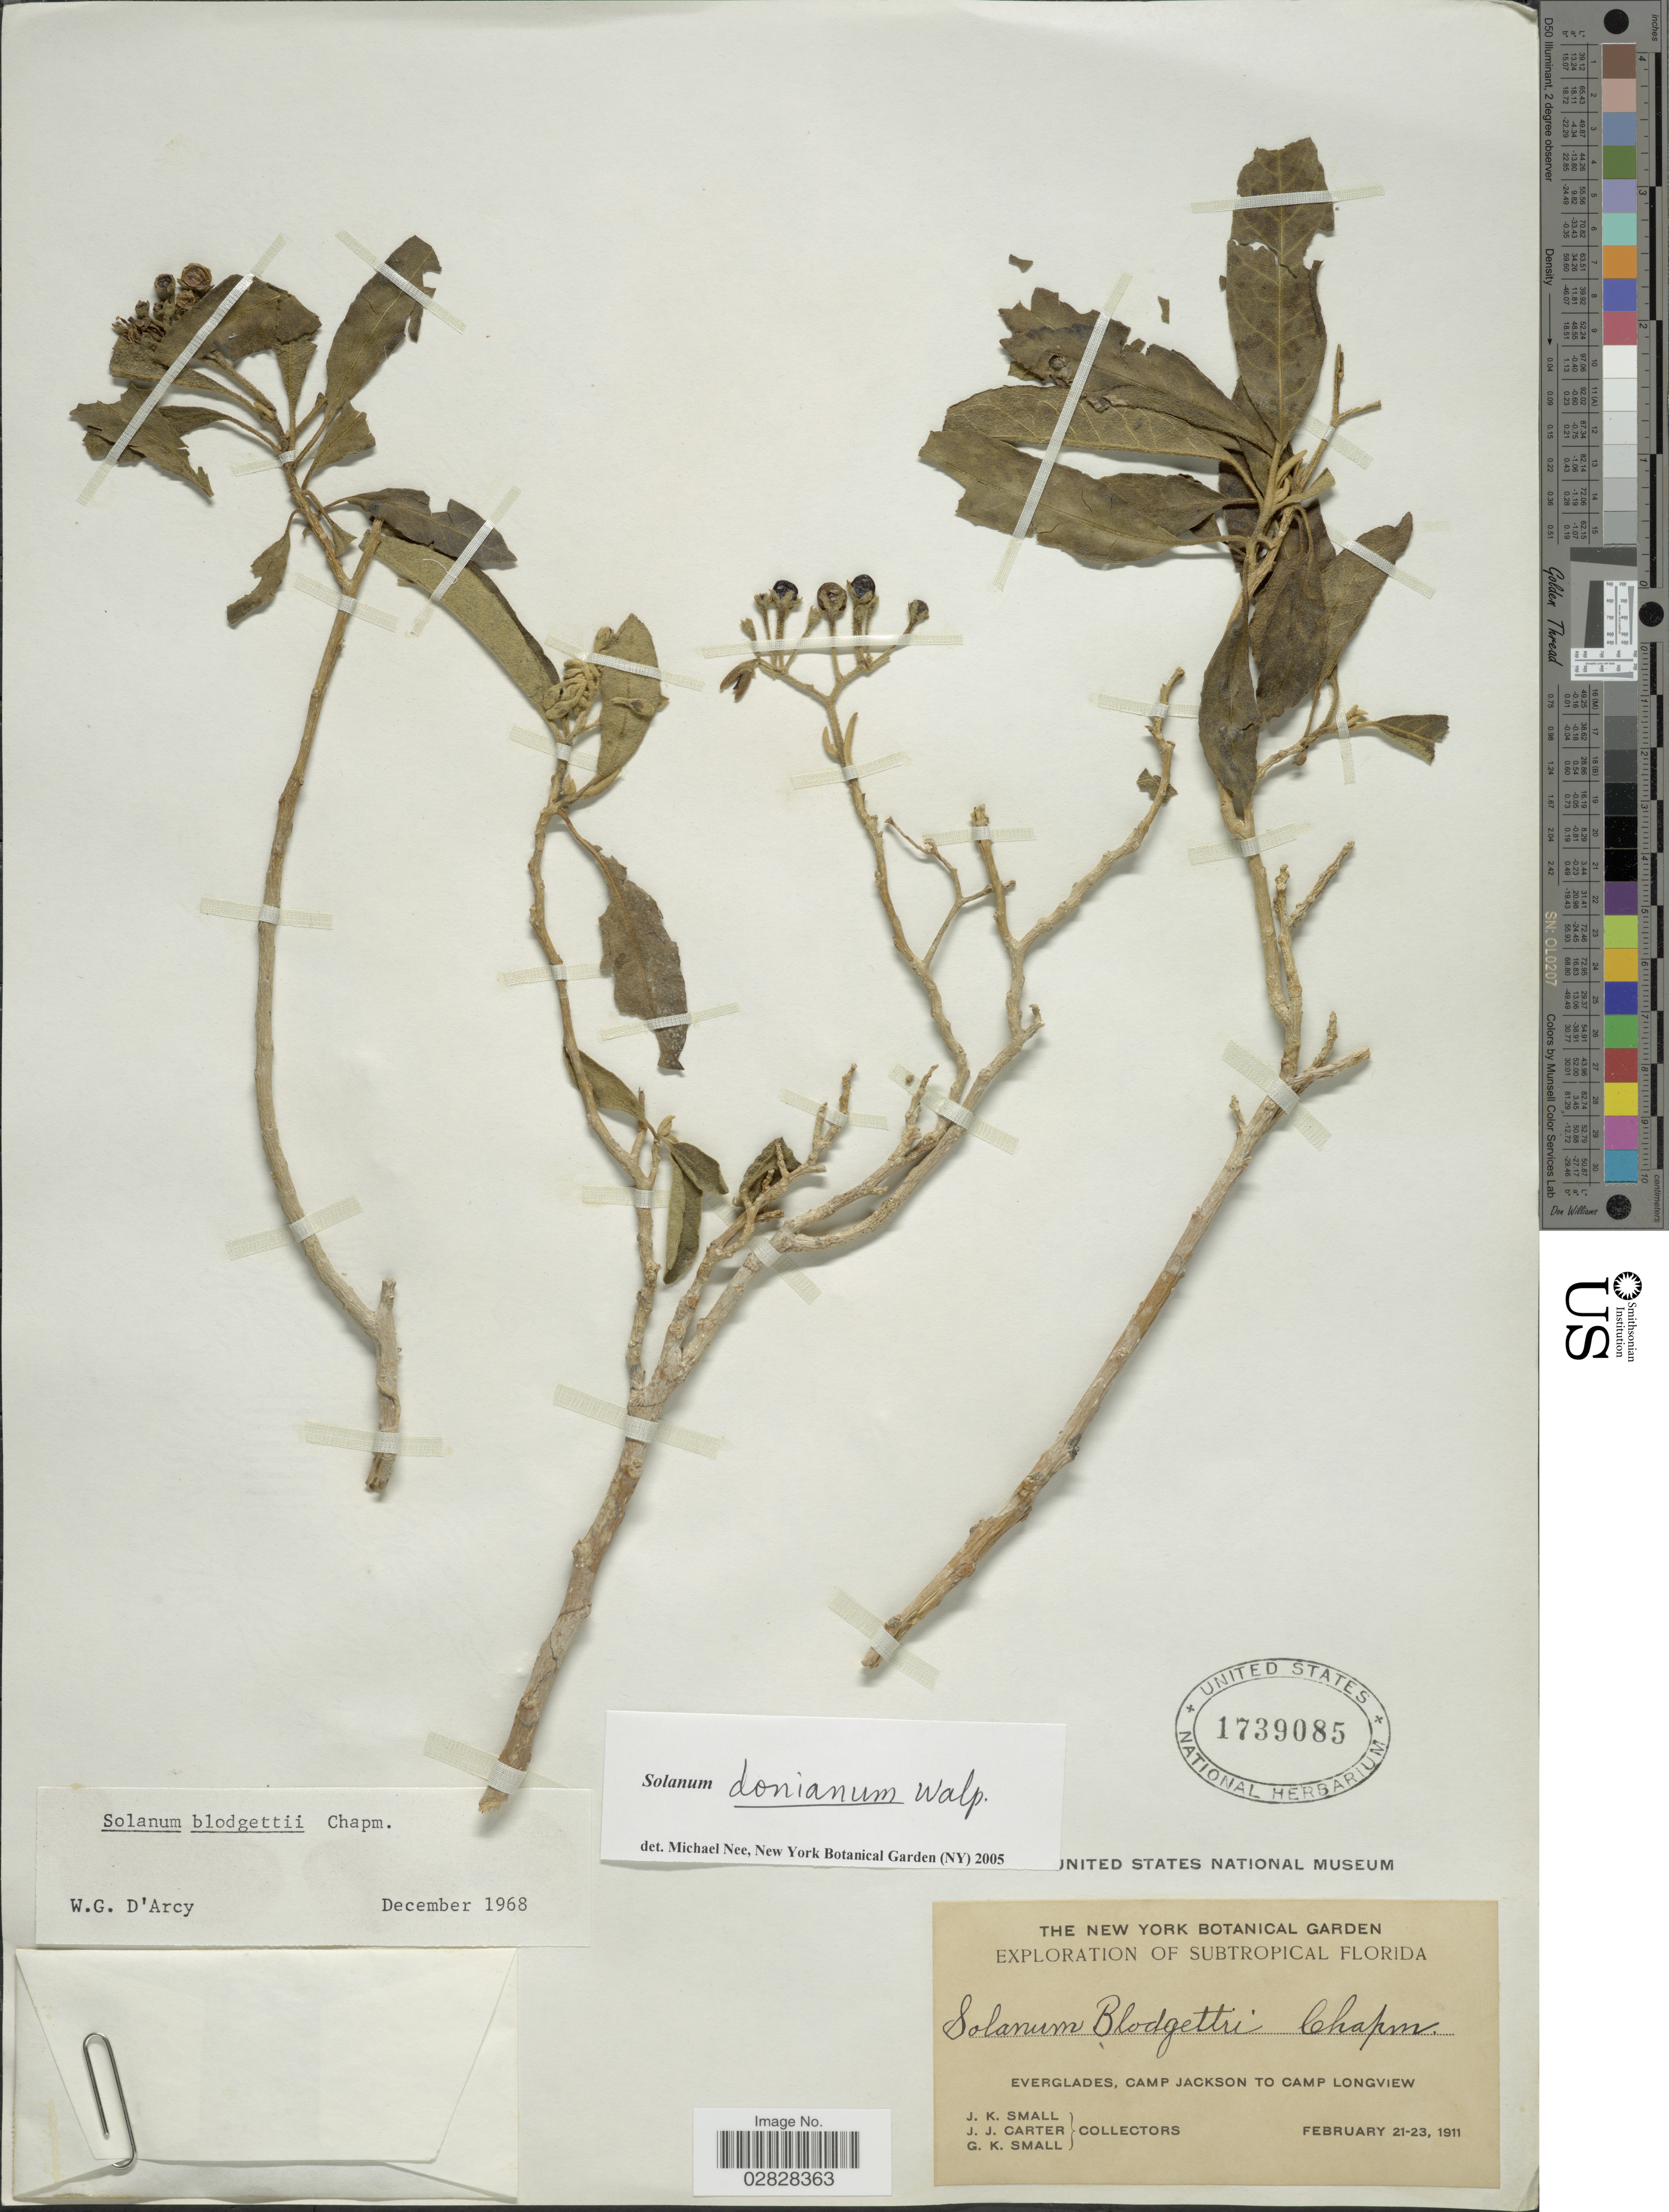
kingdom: Plantae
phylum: Tracheophyta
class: Magnoliopsida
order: Solanales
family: Solanaceae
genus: Solanum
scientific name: Solanum donianum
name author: Walp.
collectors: J. K. Small, J. Carter & G. K. Small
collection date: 1911-02-21/1911-02-23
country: United States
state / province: Florida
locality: Subtropical Florida. Everglades, Camp Jackson to Camp Longview.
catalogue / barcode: US 1739085